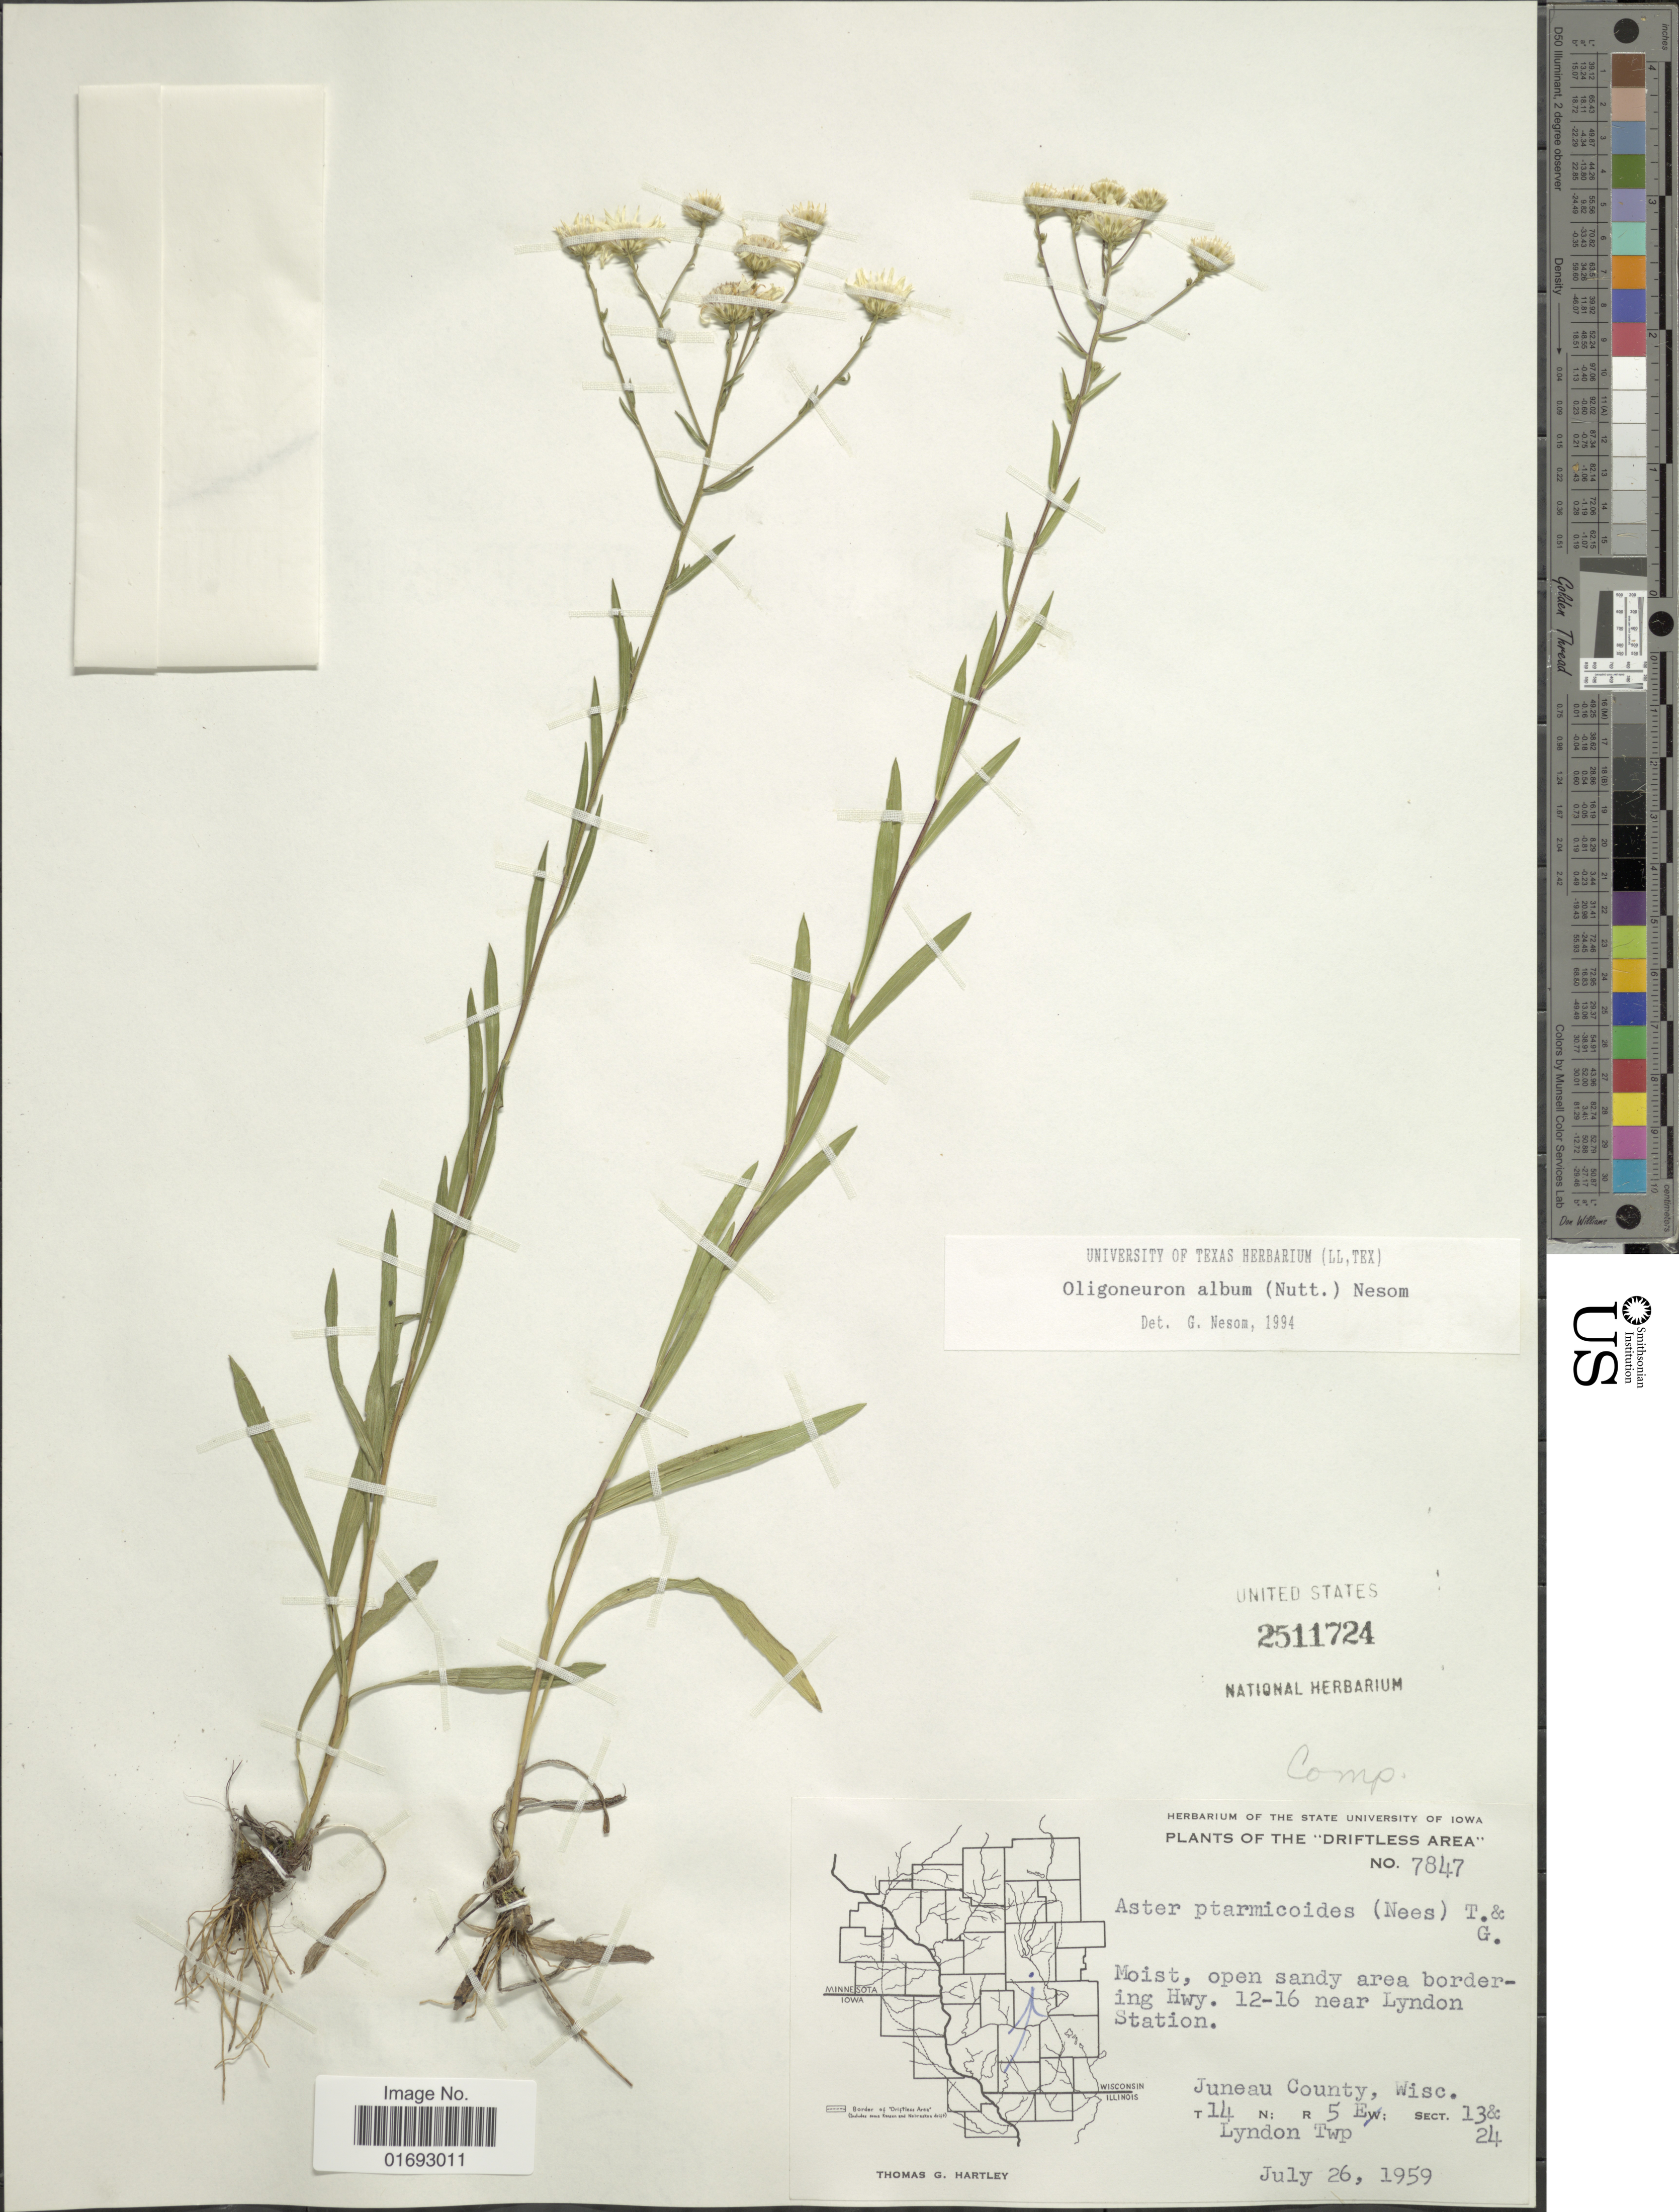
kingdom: Plantae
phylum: Tracheophyta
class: Magnoliopsida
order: Asterales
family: Asteraceae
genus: Oligoneuron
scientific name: Oligoneuron album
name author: (Nutt.) G.L. Nesom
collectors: T. G. Hartley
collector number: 7847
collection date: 1959-07-26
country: United States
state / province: Wisconsin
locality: Driftless Area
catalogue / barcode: US 2511724